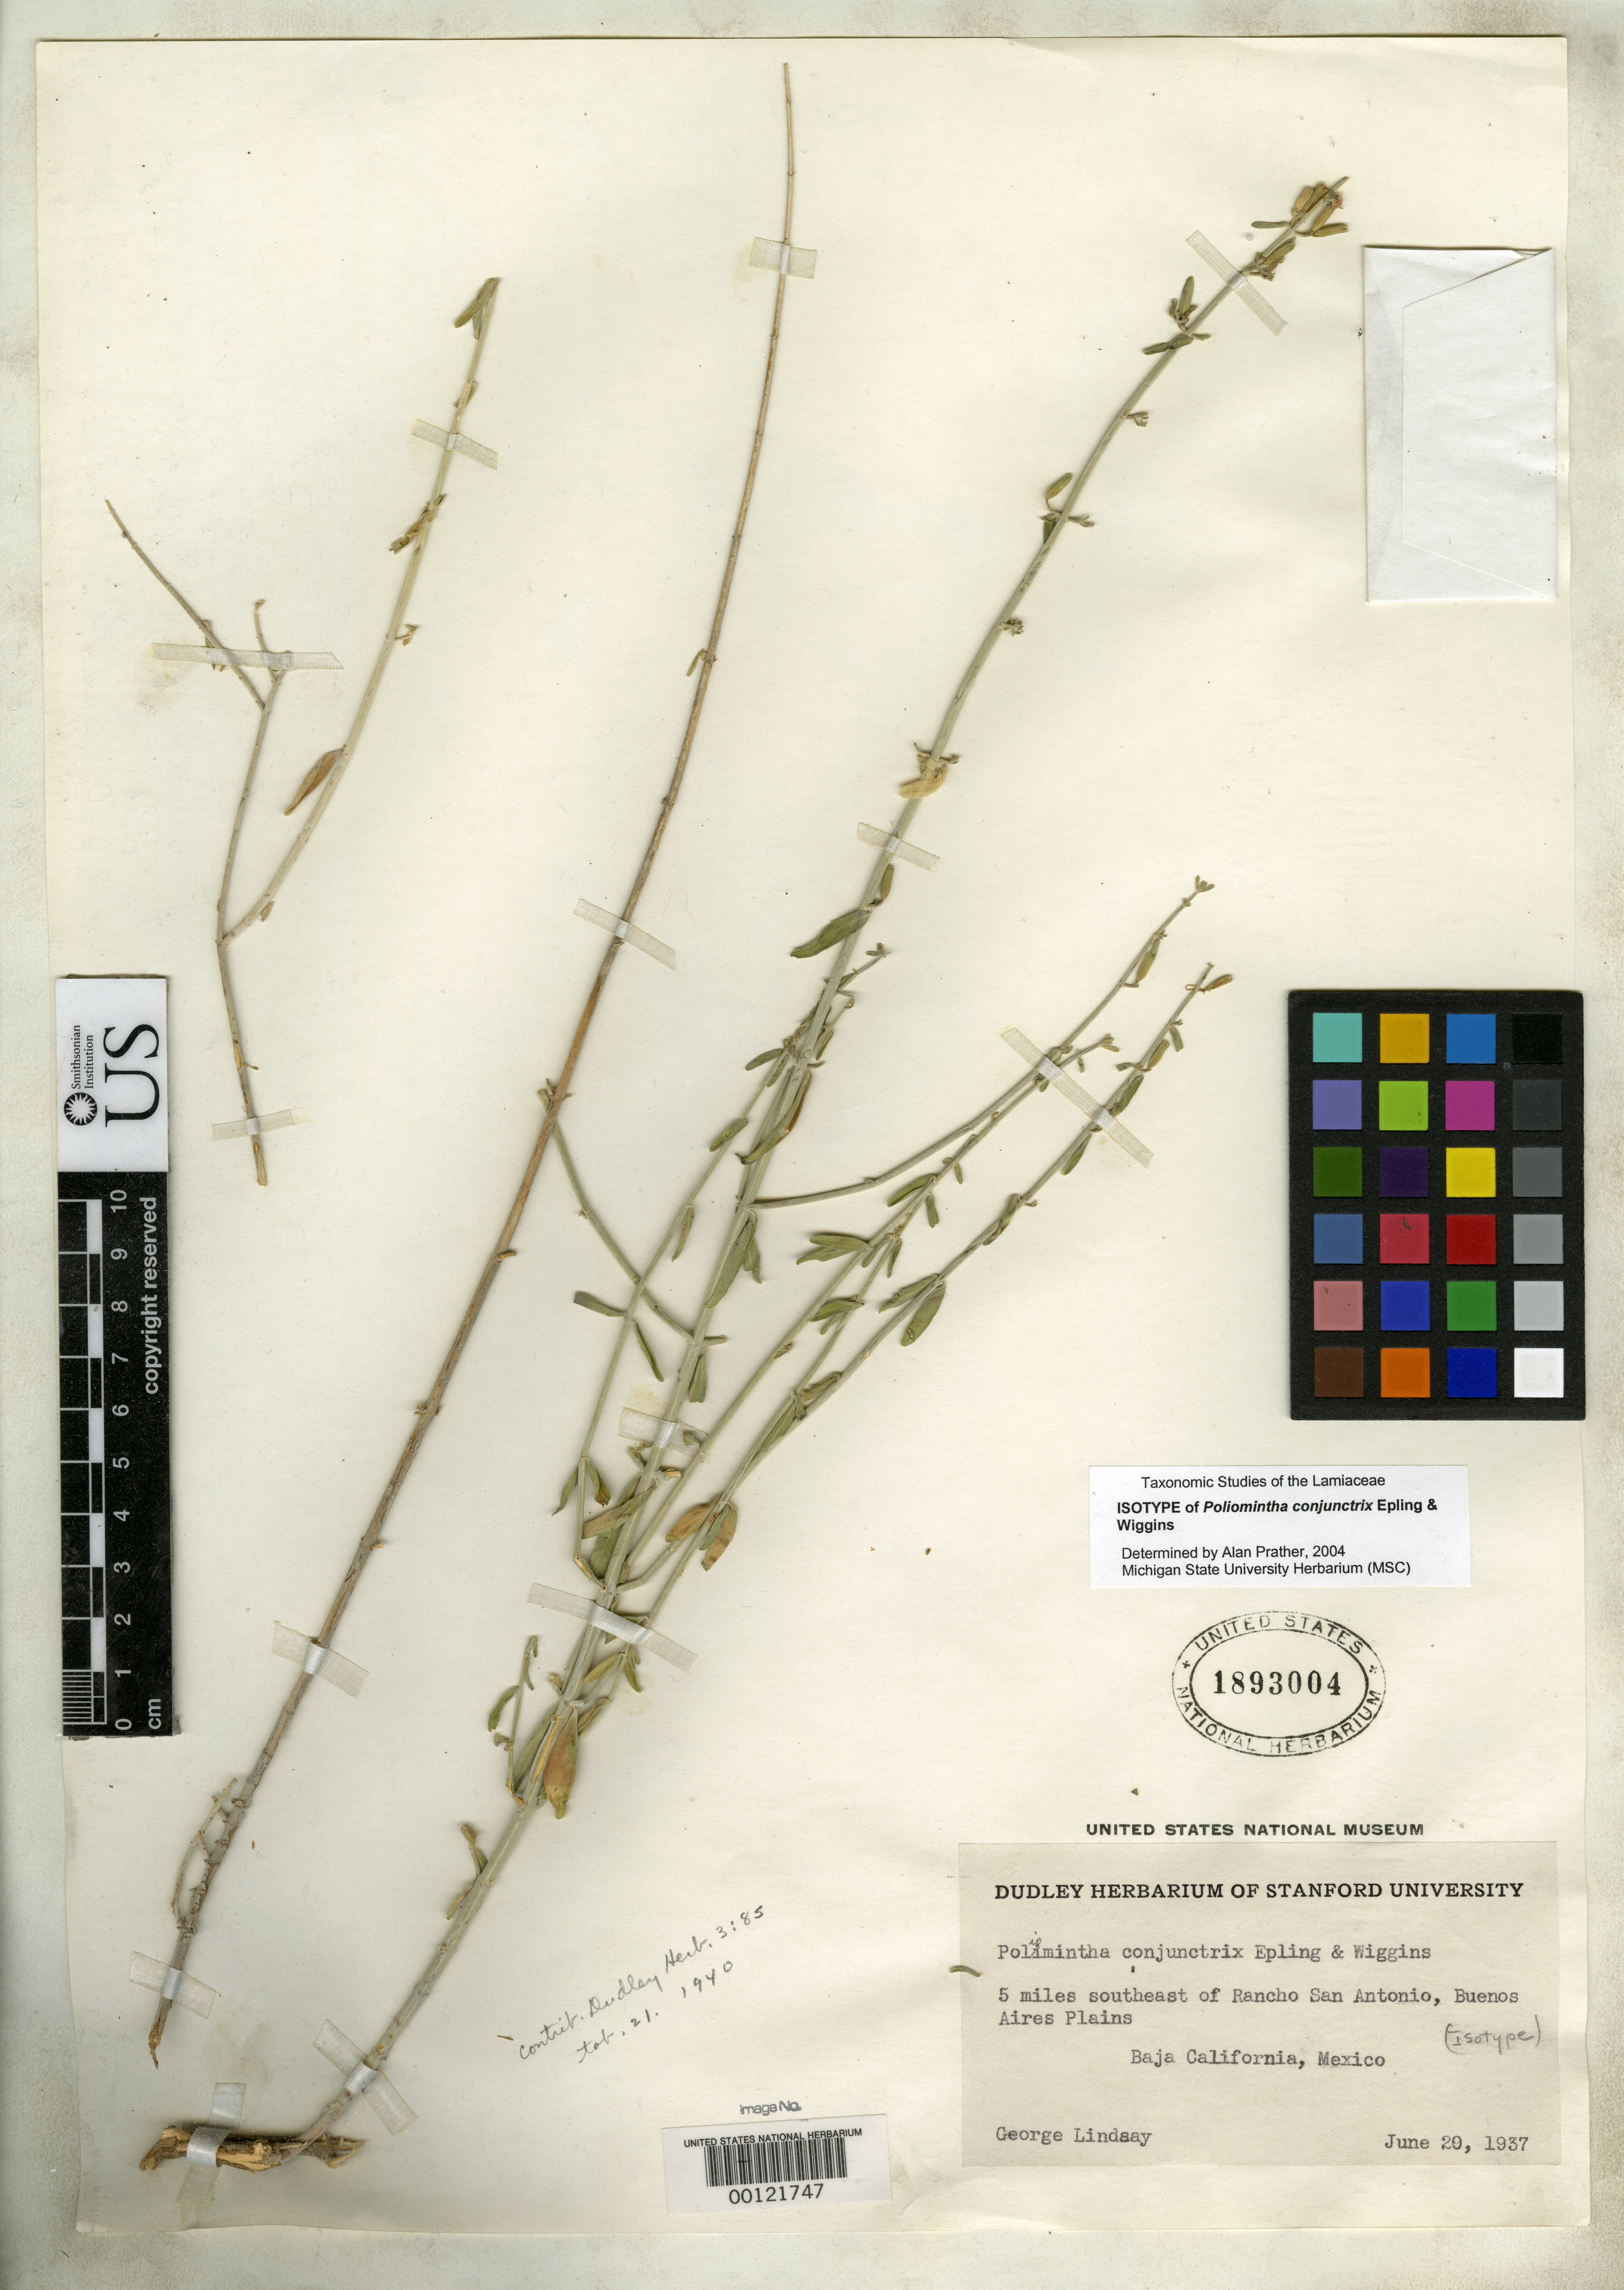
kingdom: Plantae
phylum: Tracheophyta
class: Magnoliopsida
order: Lamiales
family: Lamiaceae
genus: Poliomintha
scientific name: Poliomintha conjunctrix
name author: Epling & Wiggins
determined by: Prather, L. A.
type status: Isotype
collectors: G. Lindsay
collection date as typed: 20 Jun 1937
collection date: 1937-06-20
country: Mexico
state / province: Baja California Norte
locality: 5 miles southeast of Rancho San Antonio, Buenos Aires Plains, Baja California, Mexico.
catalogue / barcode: US 1893004